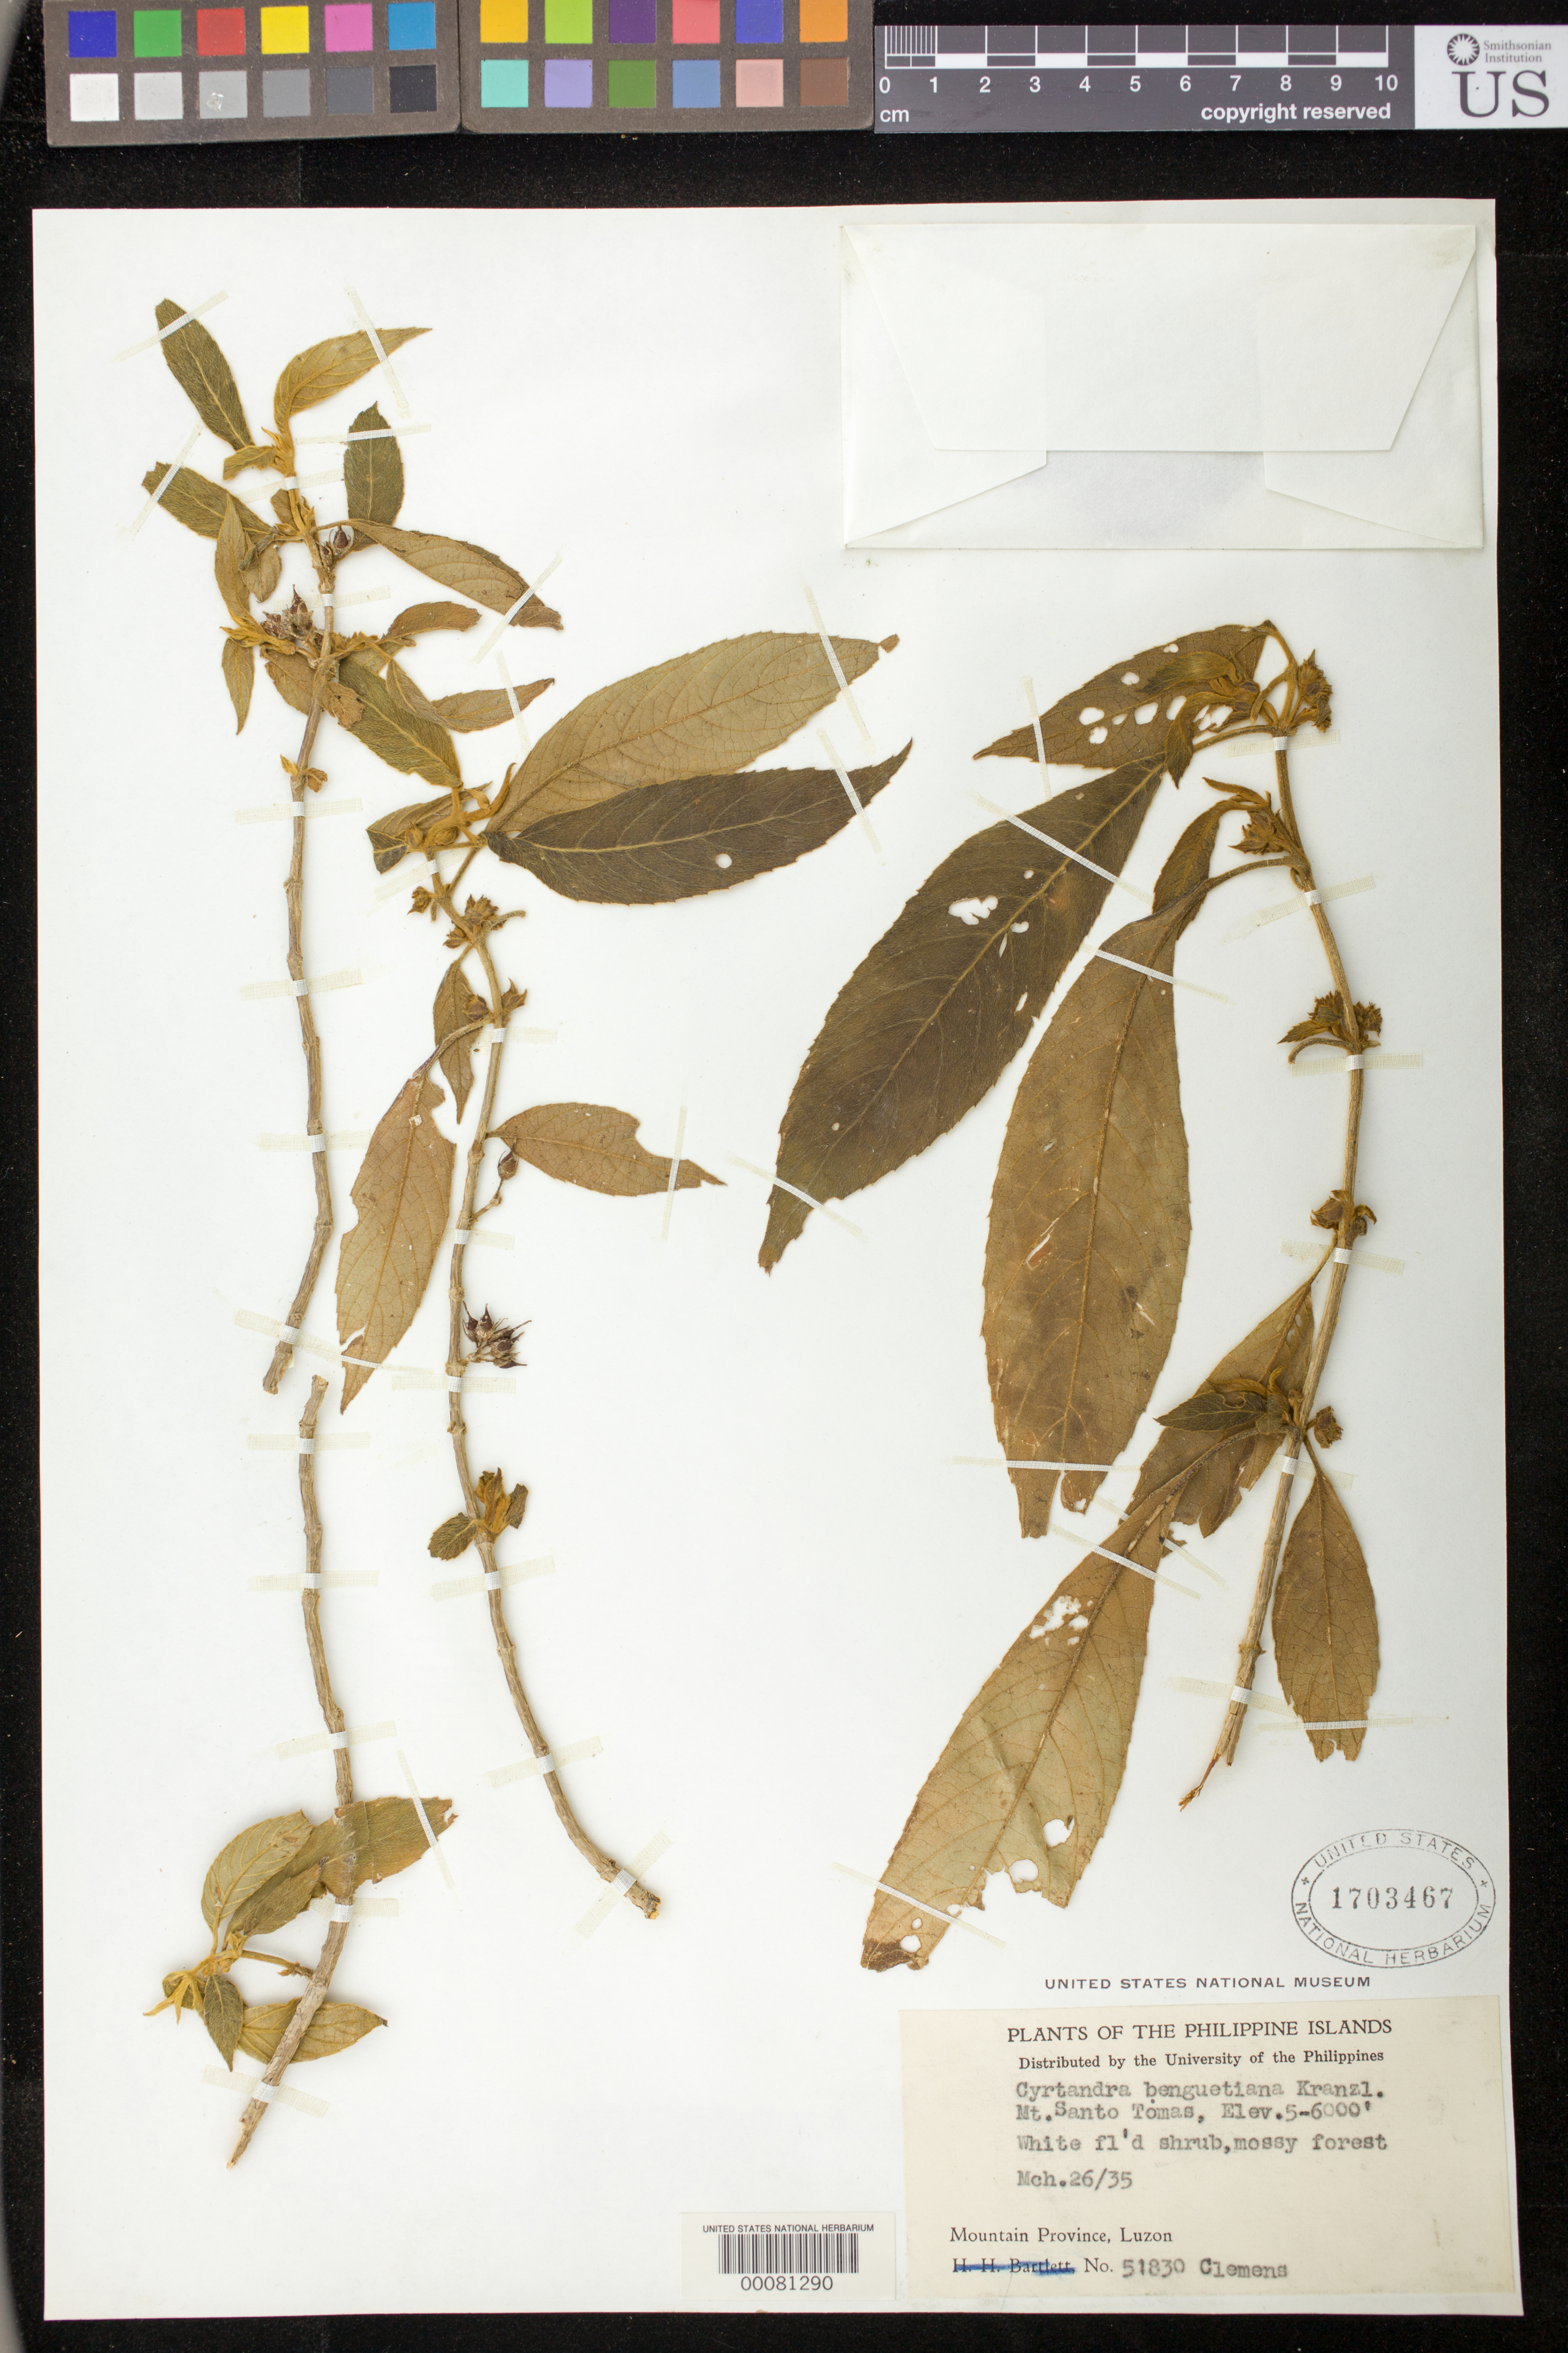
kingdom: Plantae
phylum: Tracheophyta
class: Magnoliopsida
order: Lamiales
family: Gesneriaceae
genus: Cyrtandra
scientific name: Cyrtandra benguetiana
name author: Kraenzl.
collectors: M. S. Clemens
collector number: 51830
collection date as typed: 26 Mar 1935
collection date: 1935-03-26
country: Philippines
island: Luzon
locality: Mountain province, Mt santo tomas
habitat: Mossy forest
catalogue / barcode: US 1703467